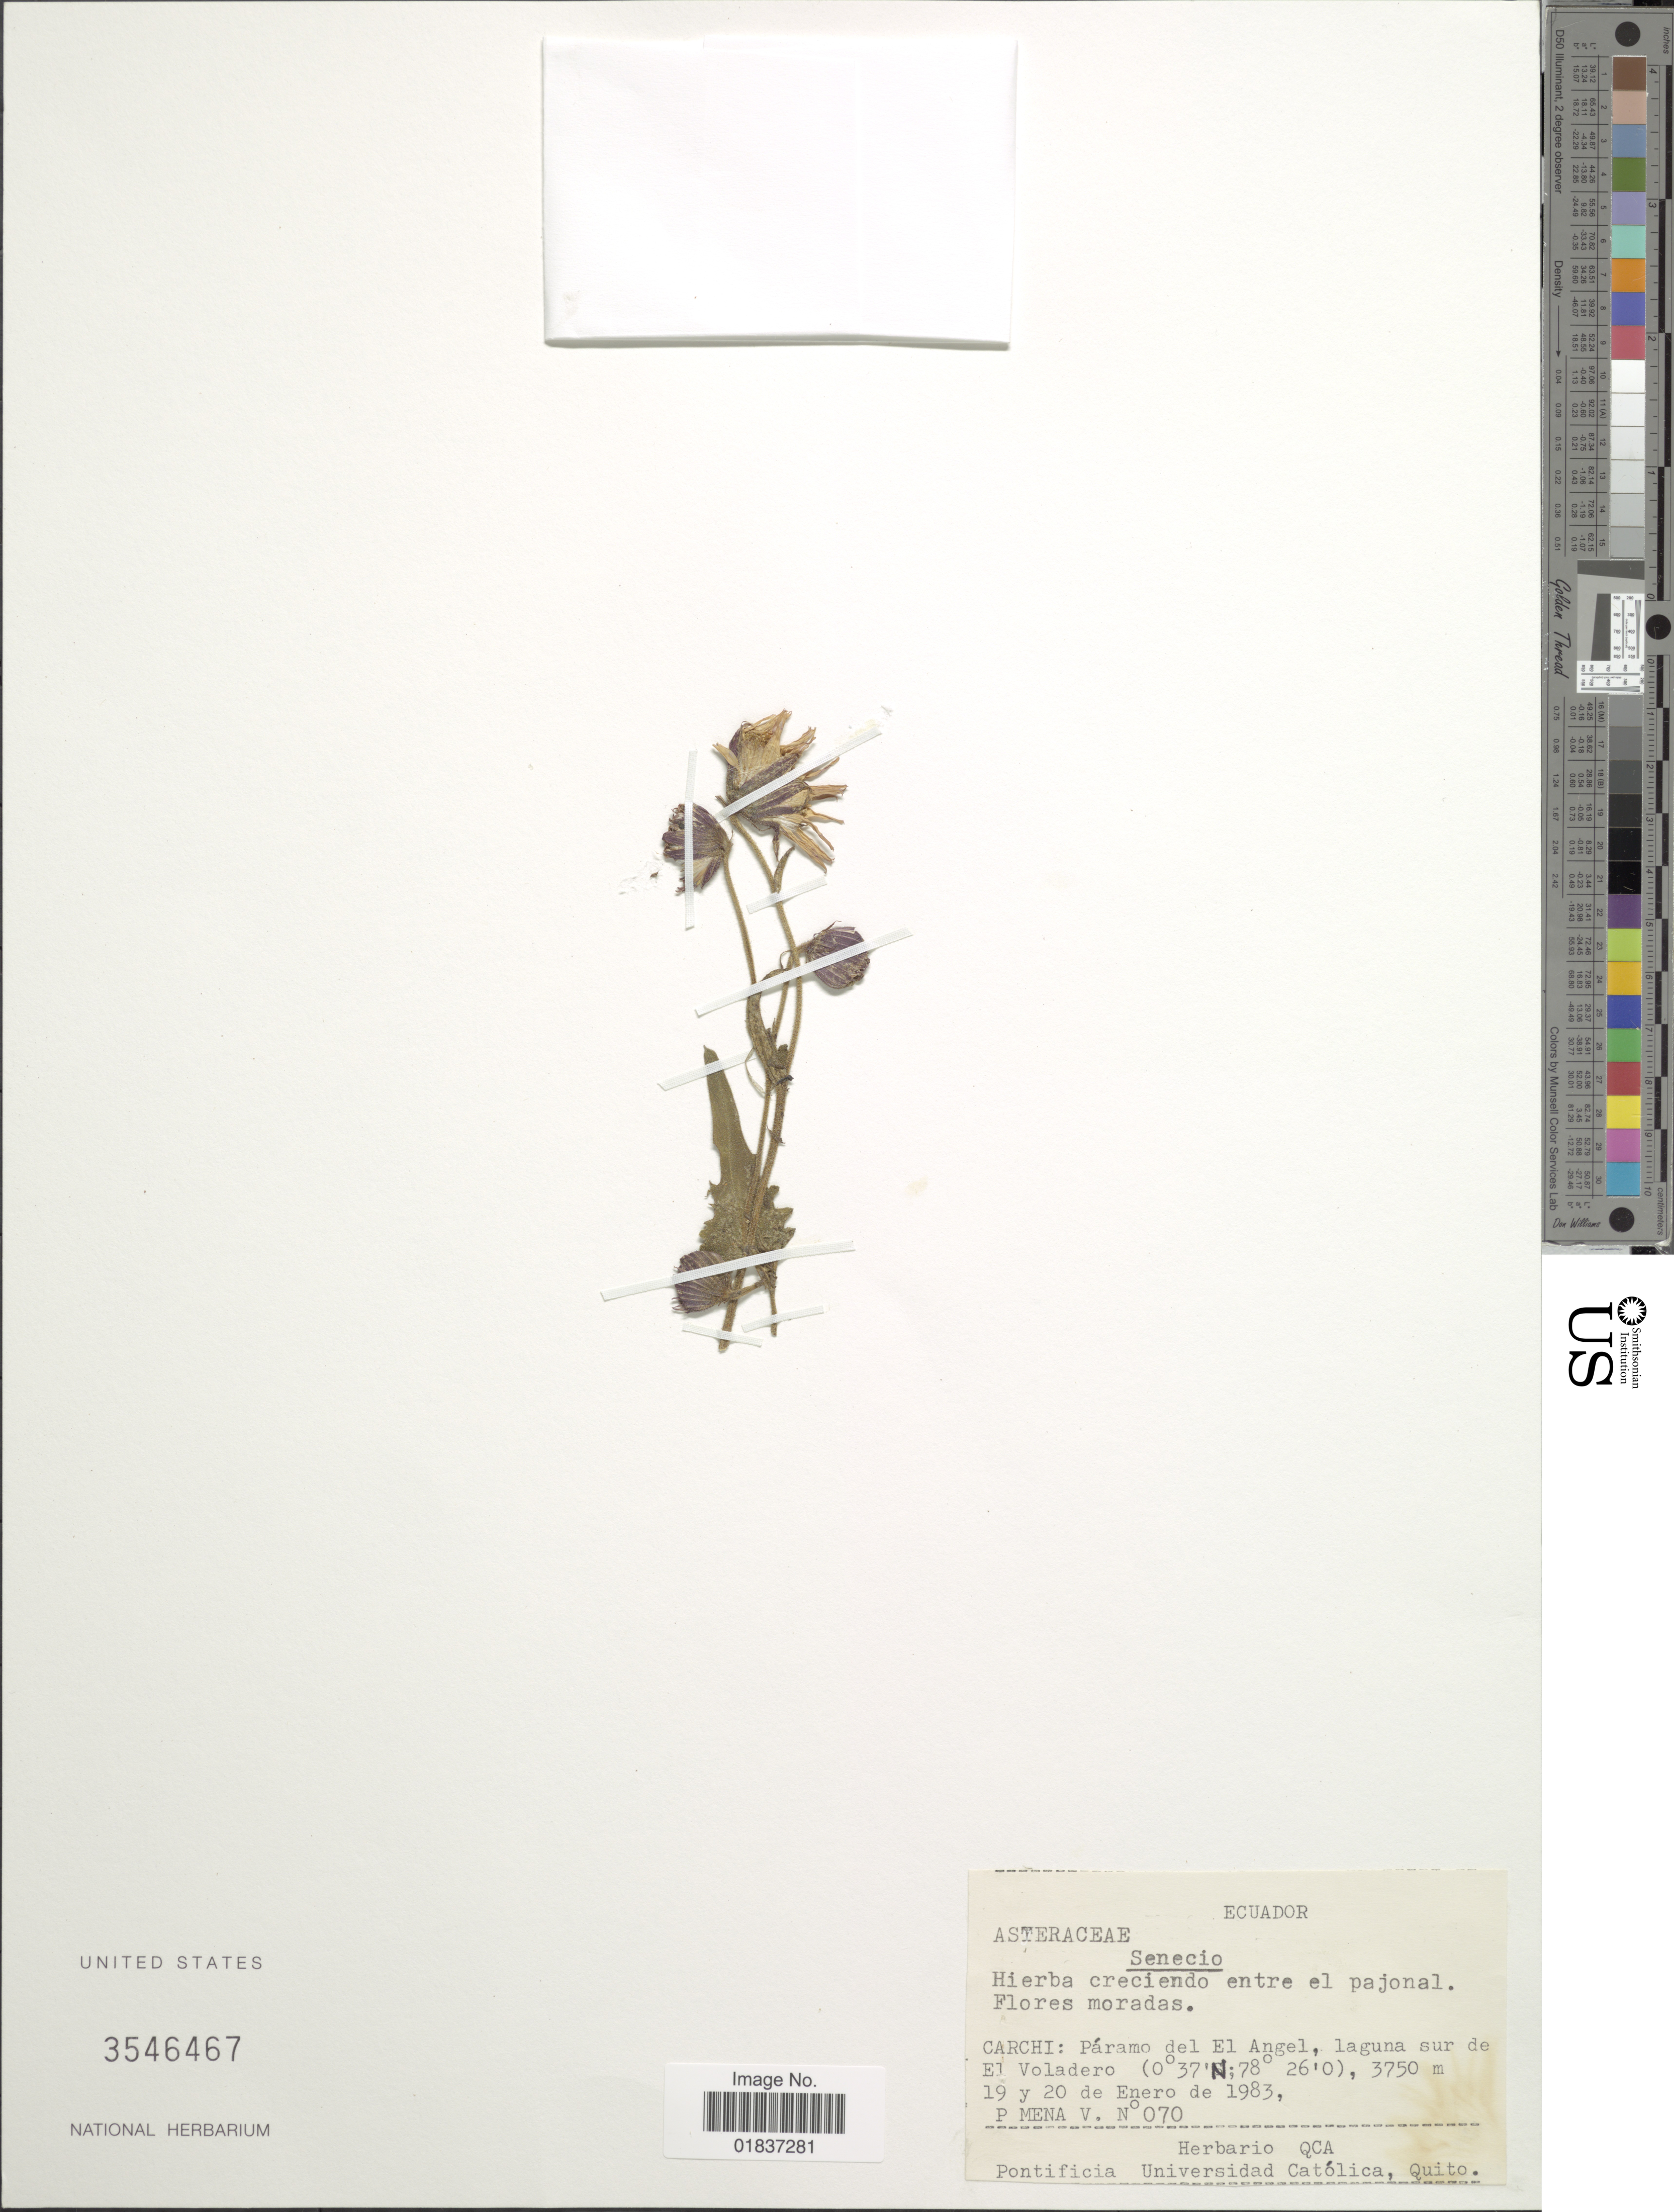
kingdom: Plantae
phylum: Tracheophyta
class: Magnoliopsida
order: Asterales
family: Asteraceae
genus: Senecio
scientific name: Senecio sp.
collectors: P. Mena V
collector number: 070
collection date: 1983-01-19/1983-01-20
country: Ecuador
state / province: Carchi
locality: Carchi: Parampo del El Angel, laguna sur de El Voladero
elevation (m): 3750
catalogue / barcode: US 3546467